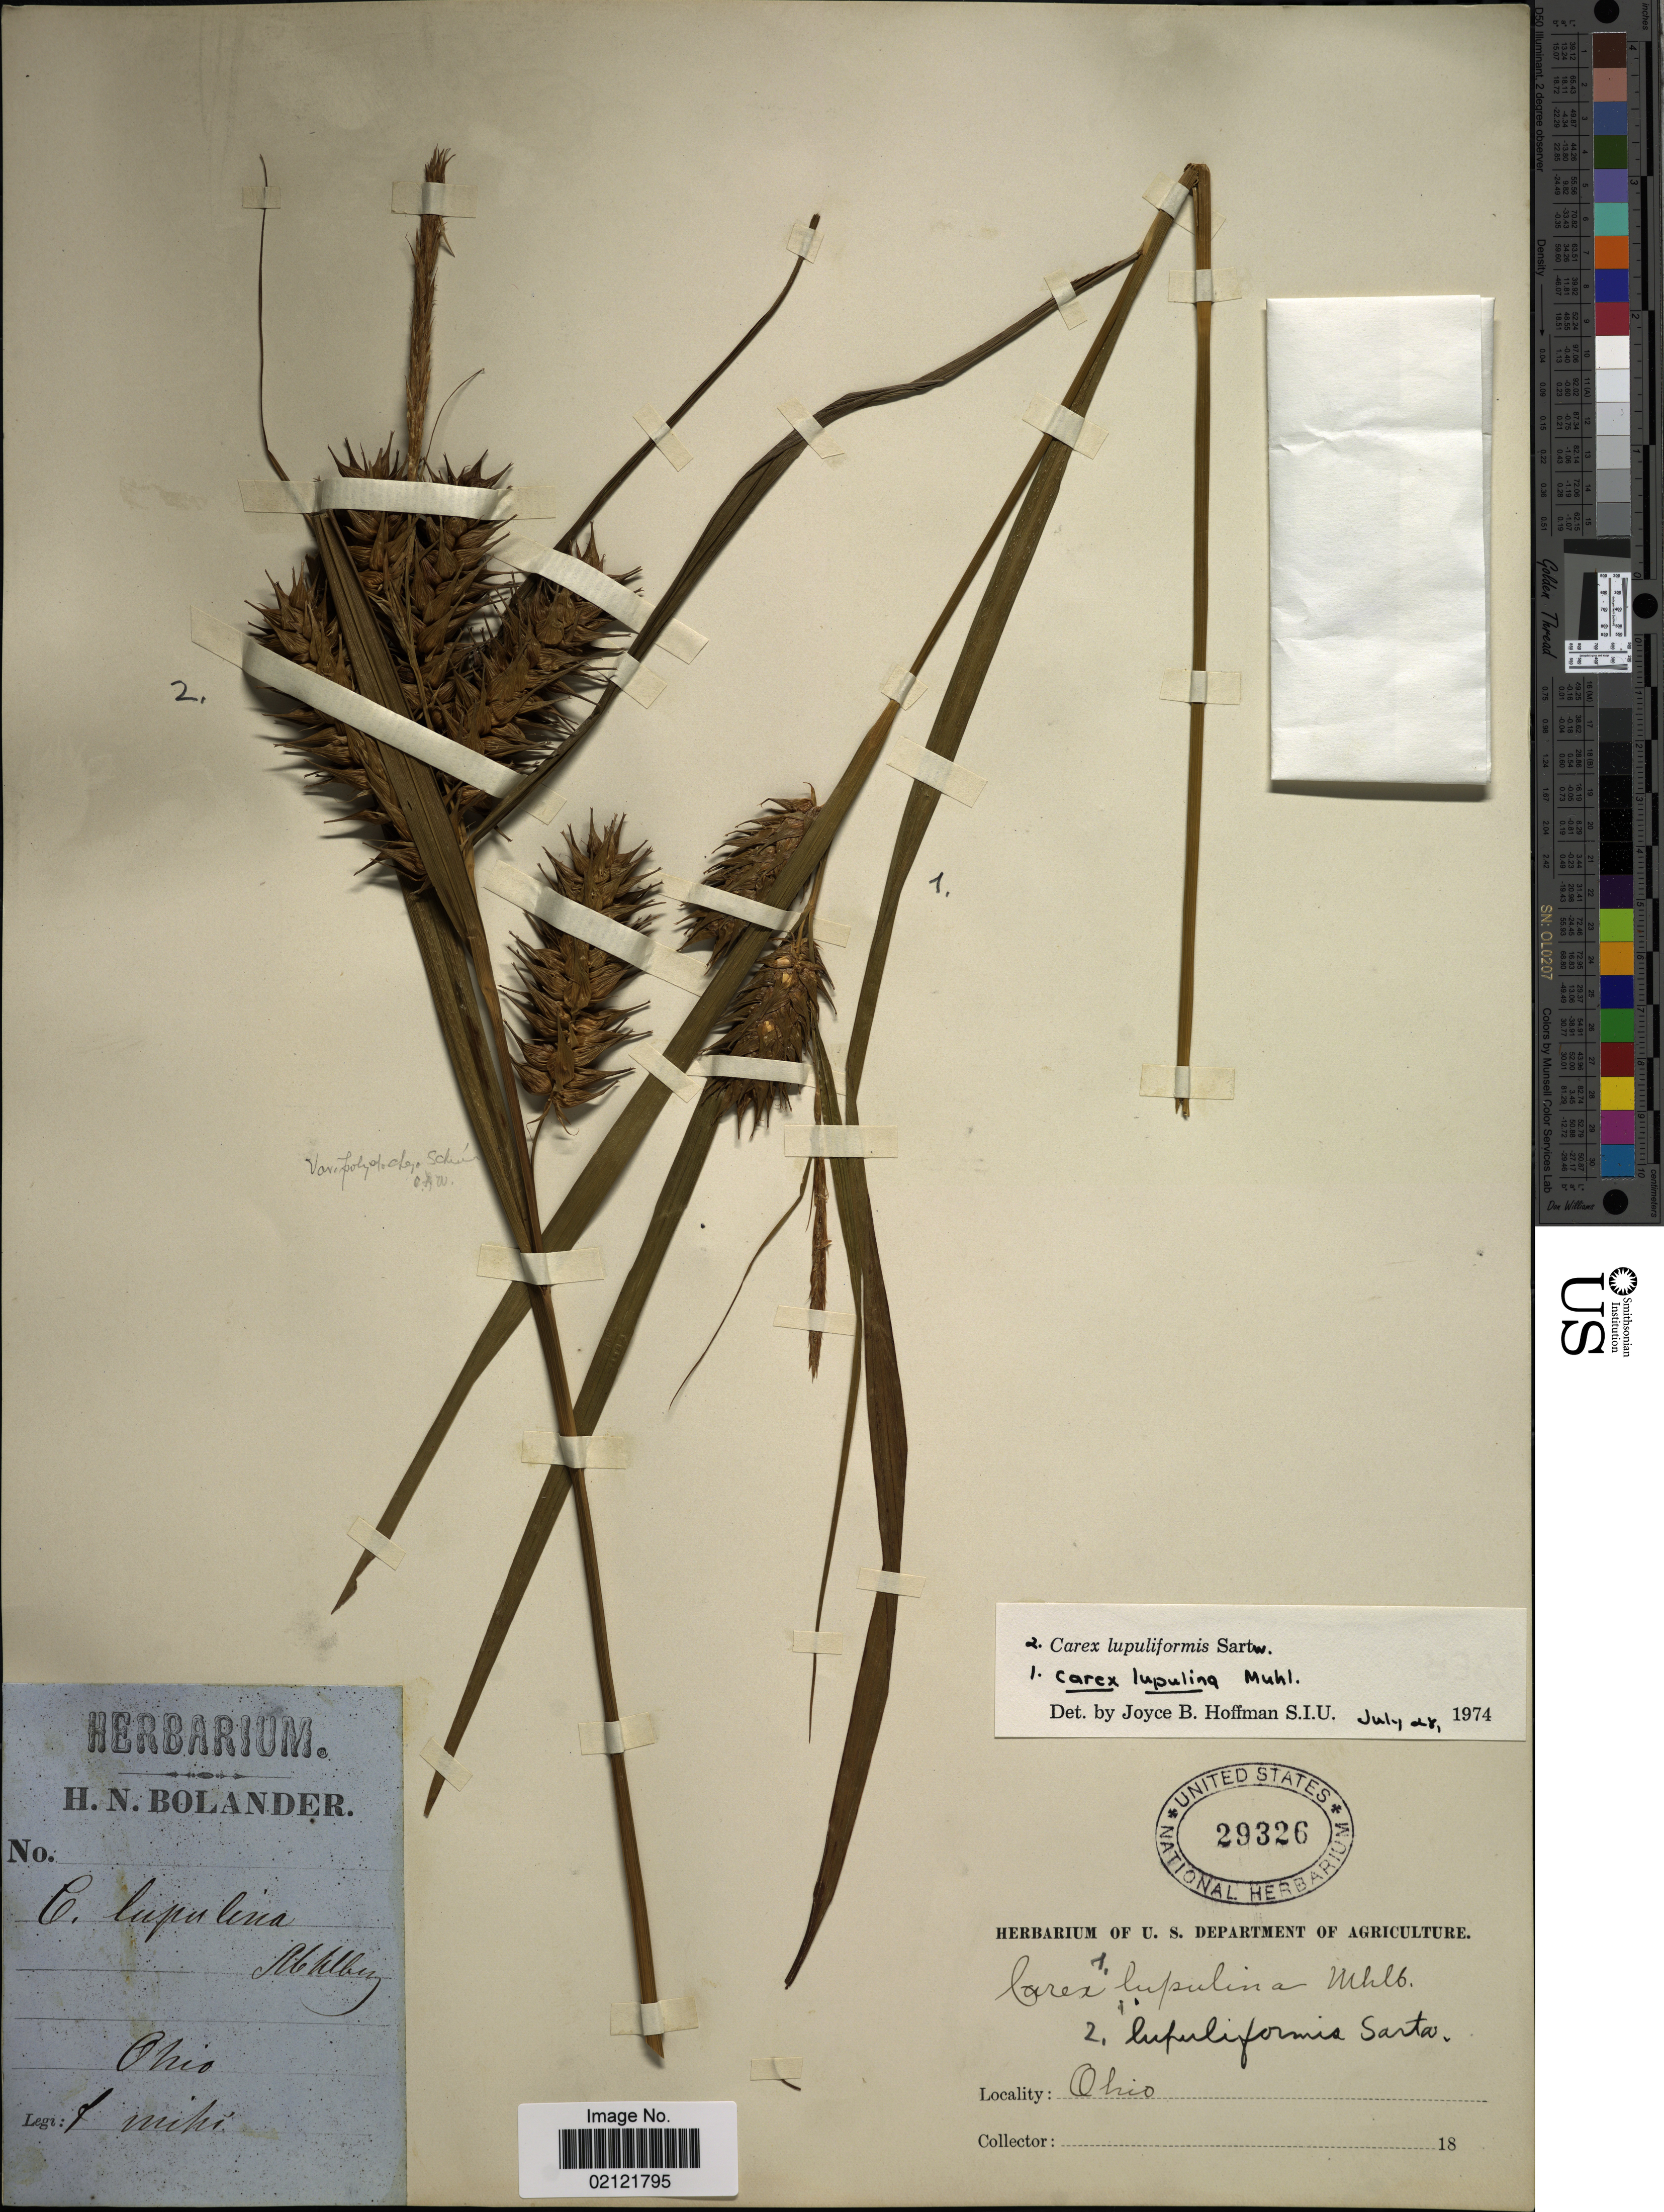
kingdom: Plantae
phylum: Tracheophyta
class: Liliopsida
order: Poales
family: Cyperaceae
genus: Carex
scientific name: Carex lupuliformis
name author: Sartwell ex Dewey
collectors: H. N. Bolander (herbarium)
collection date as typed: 18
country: United States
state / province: Ohio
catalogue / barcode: US 29326